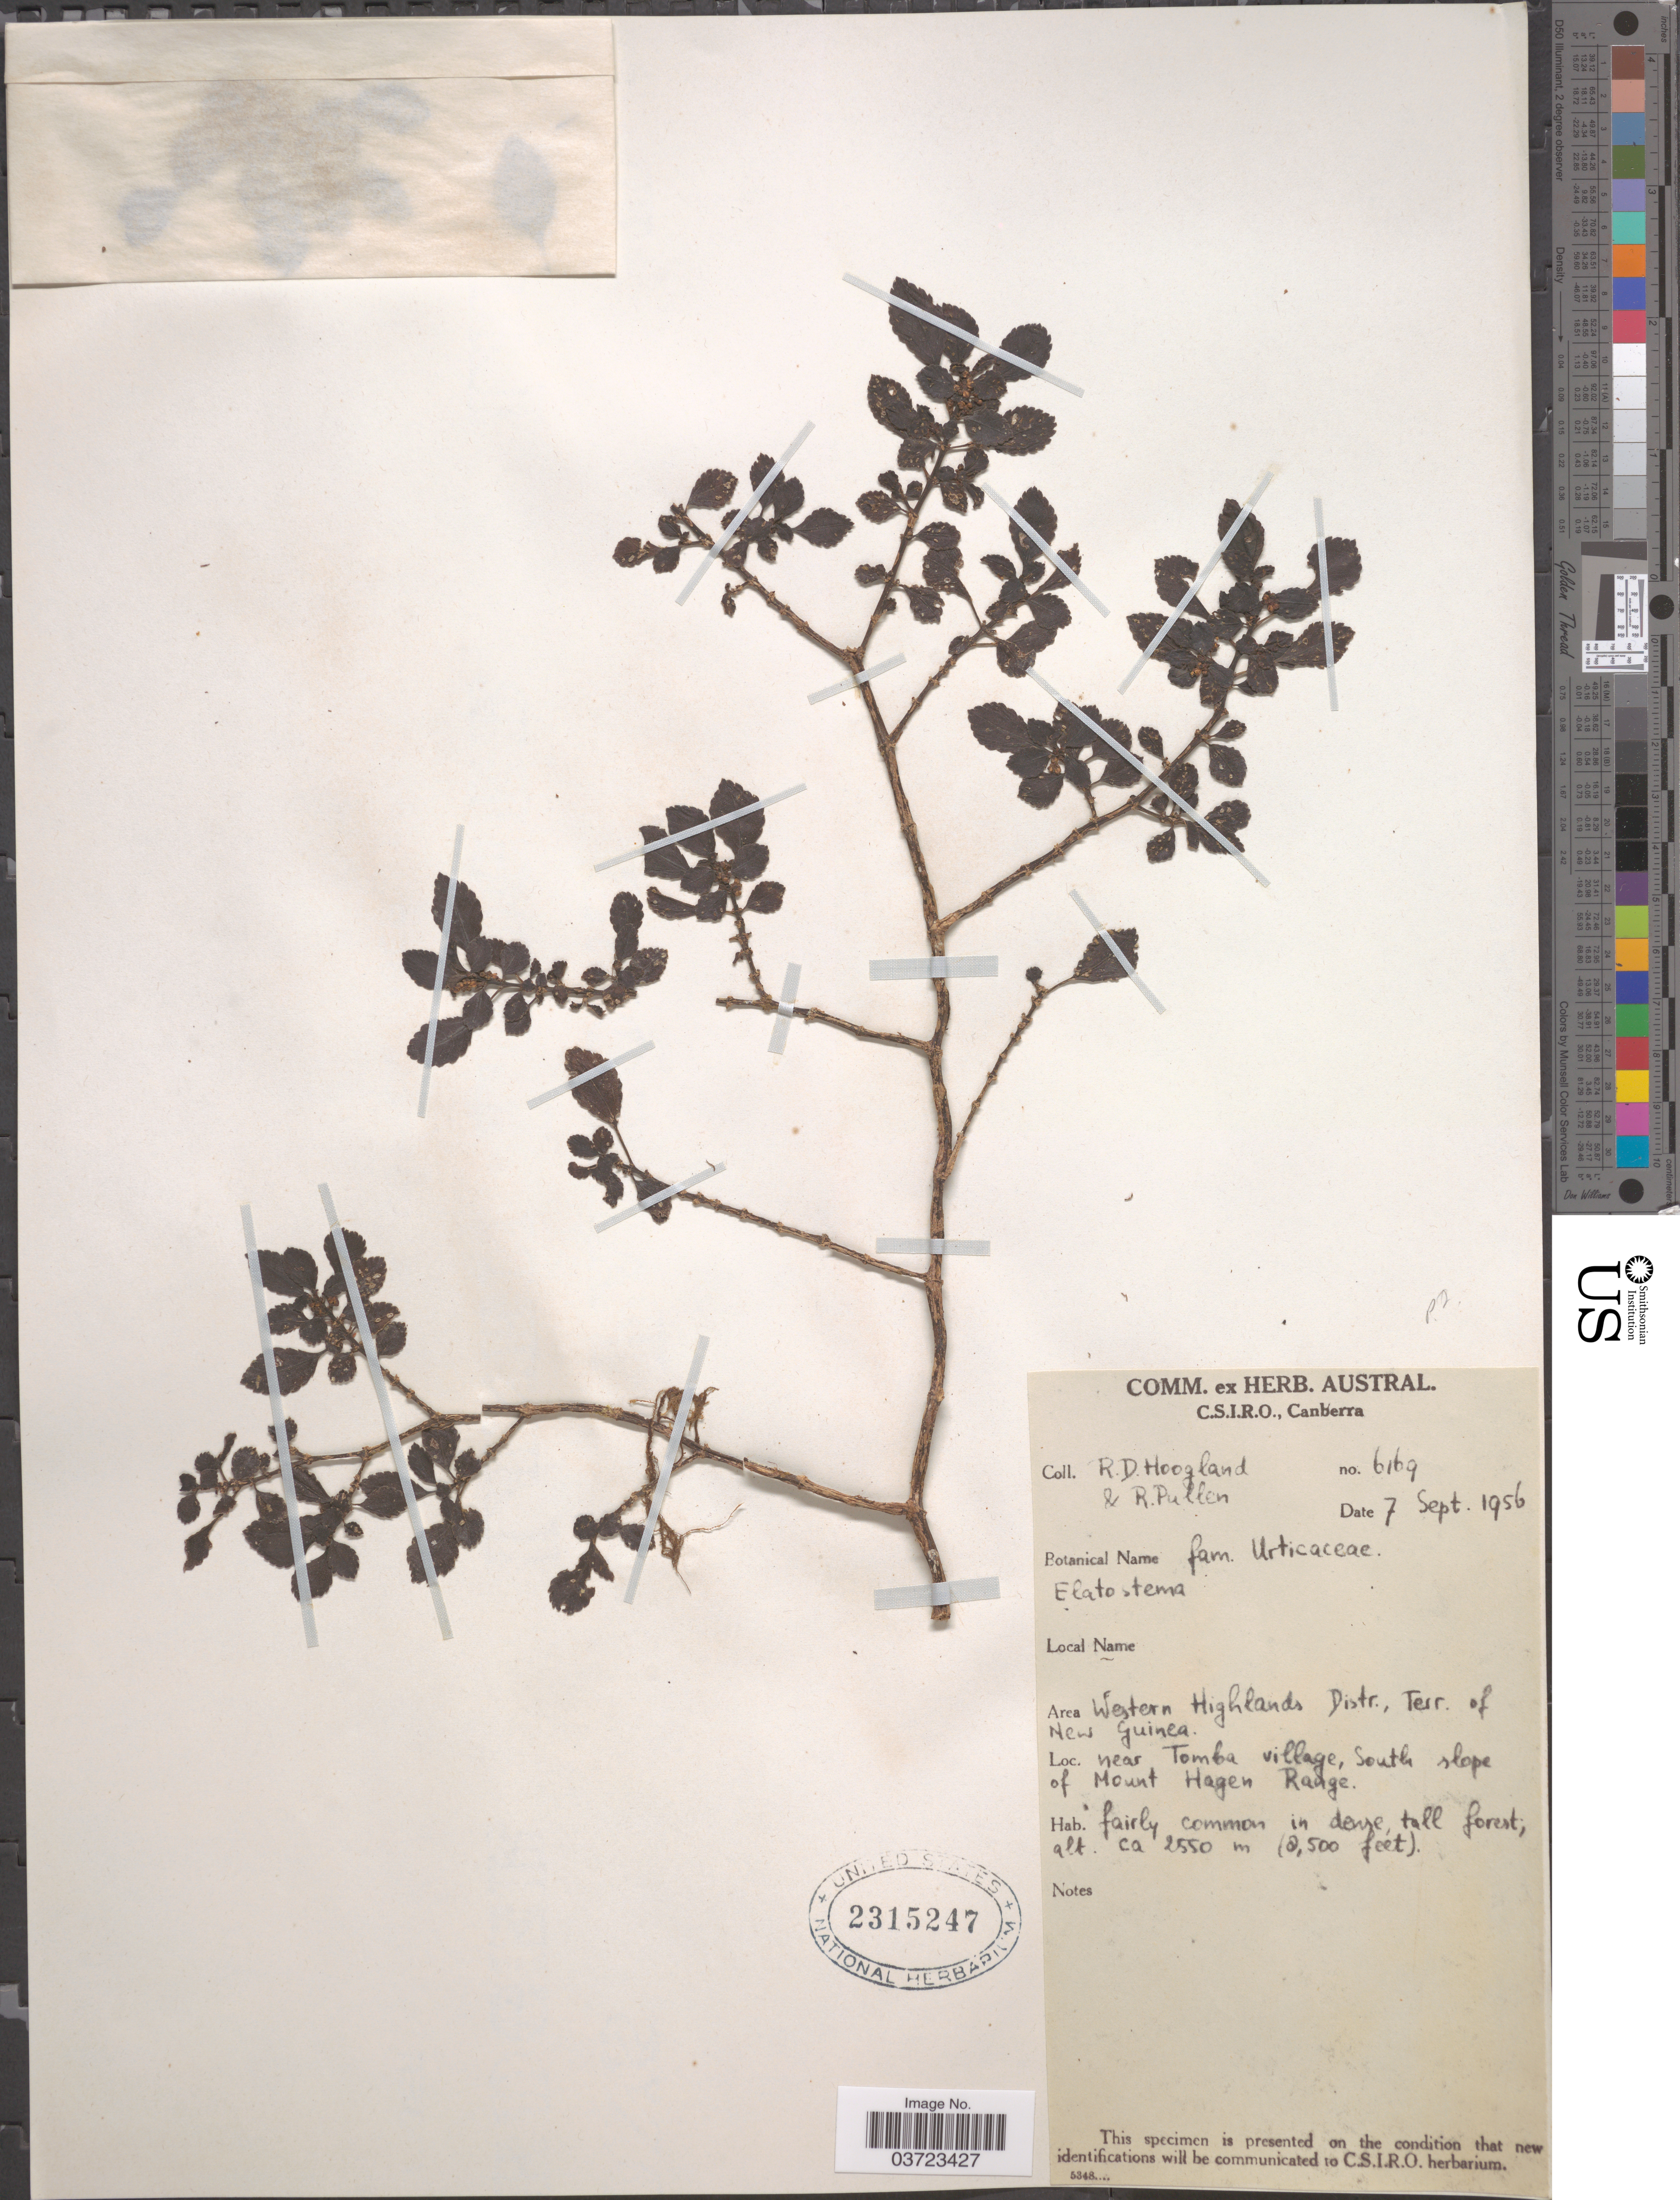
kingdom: Plantae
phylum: Tracheophyta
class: Magnoliopsida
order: Rosales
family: Urticaceae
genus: Elatostema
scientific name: Elatostema sp.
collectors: R. D. Hoogland & R. Pullen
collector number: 6169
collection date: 1956-09-07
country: Papua New Guinea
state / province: Western Highlands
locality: Area Western Highlands Distr., Terr. of New Guinea. near Tomba village, South slope of Mount Hagen Range.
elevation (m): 2550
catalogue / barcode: US 2315247